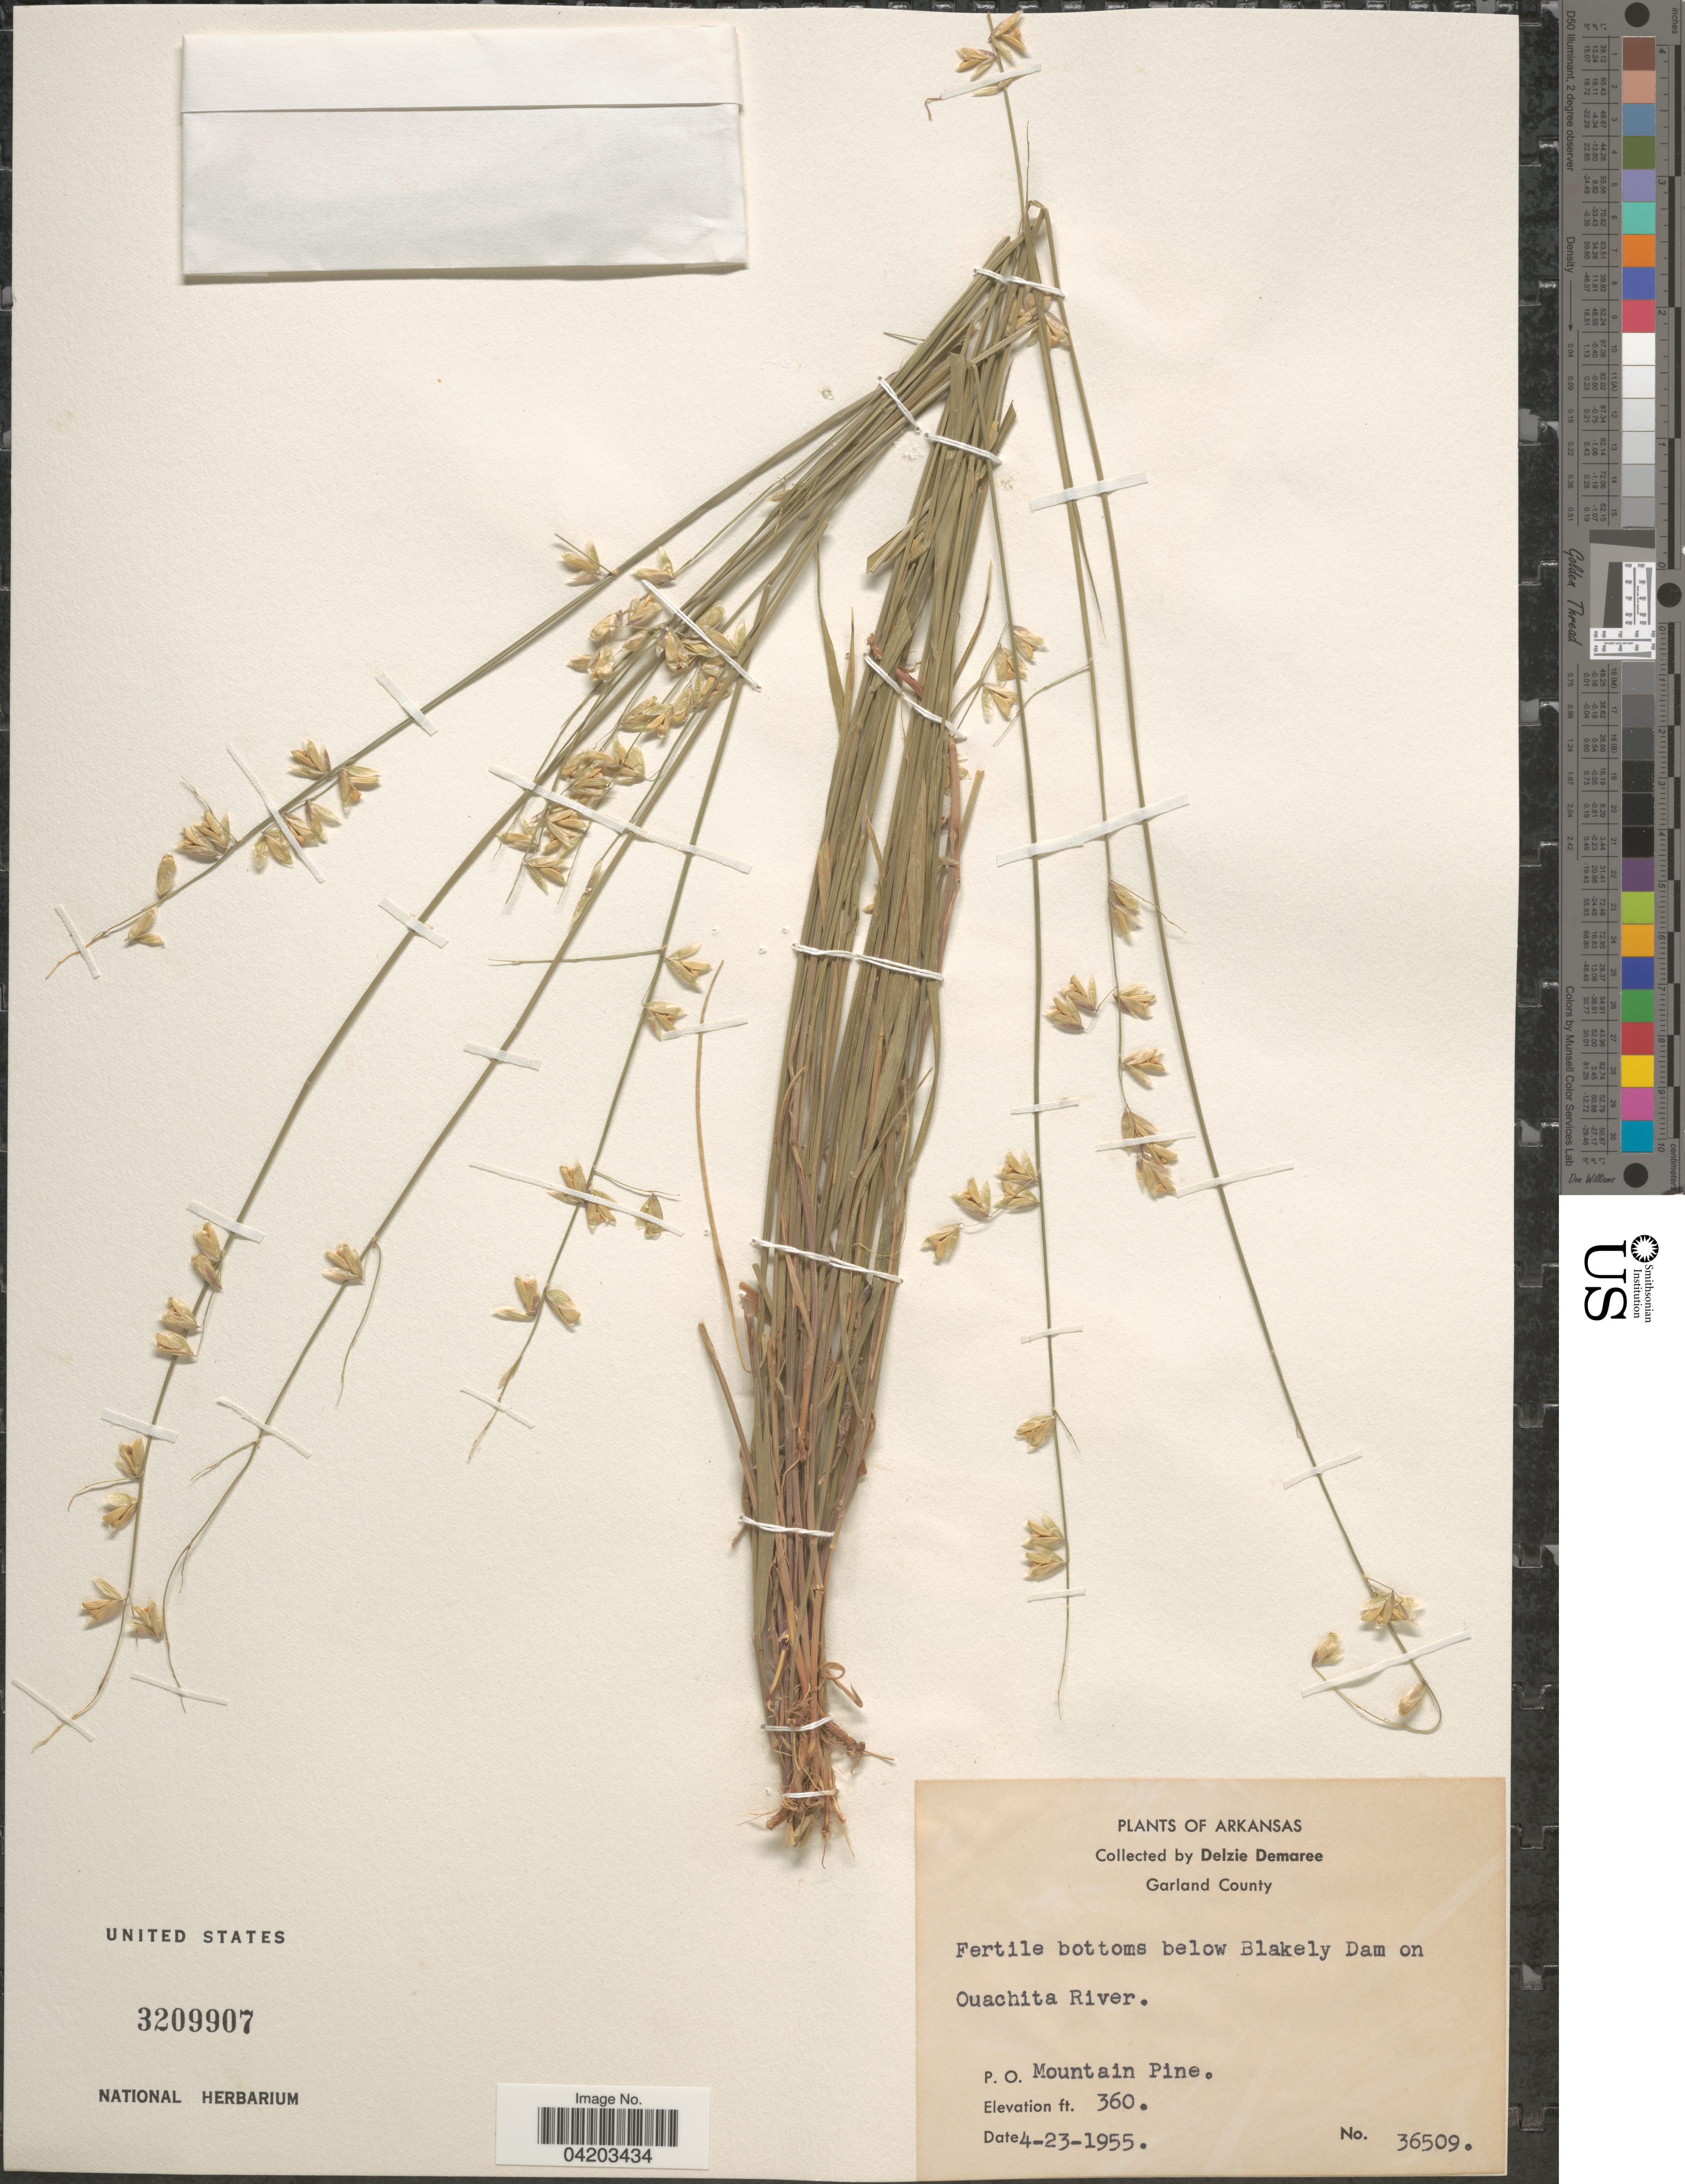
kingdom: Plantae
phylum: Tracheophyta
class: Liliopsida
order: Poales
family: Poaceae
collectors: D. Demaree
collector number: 36509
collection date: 1955-04-23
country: United States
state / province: Arkansas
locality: Garland County. Below Blakely Dam on Ouachita River. P. O. Mountain Pine.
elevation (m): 110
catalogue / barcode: US 3209907